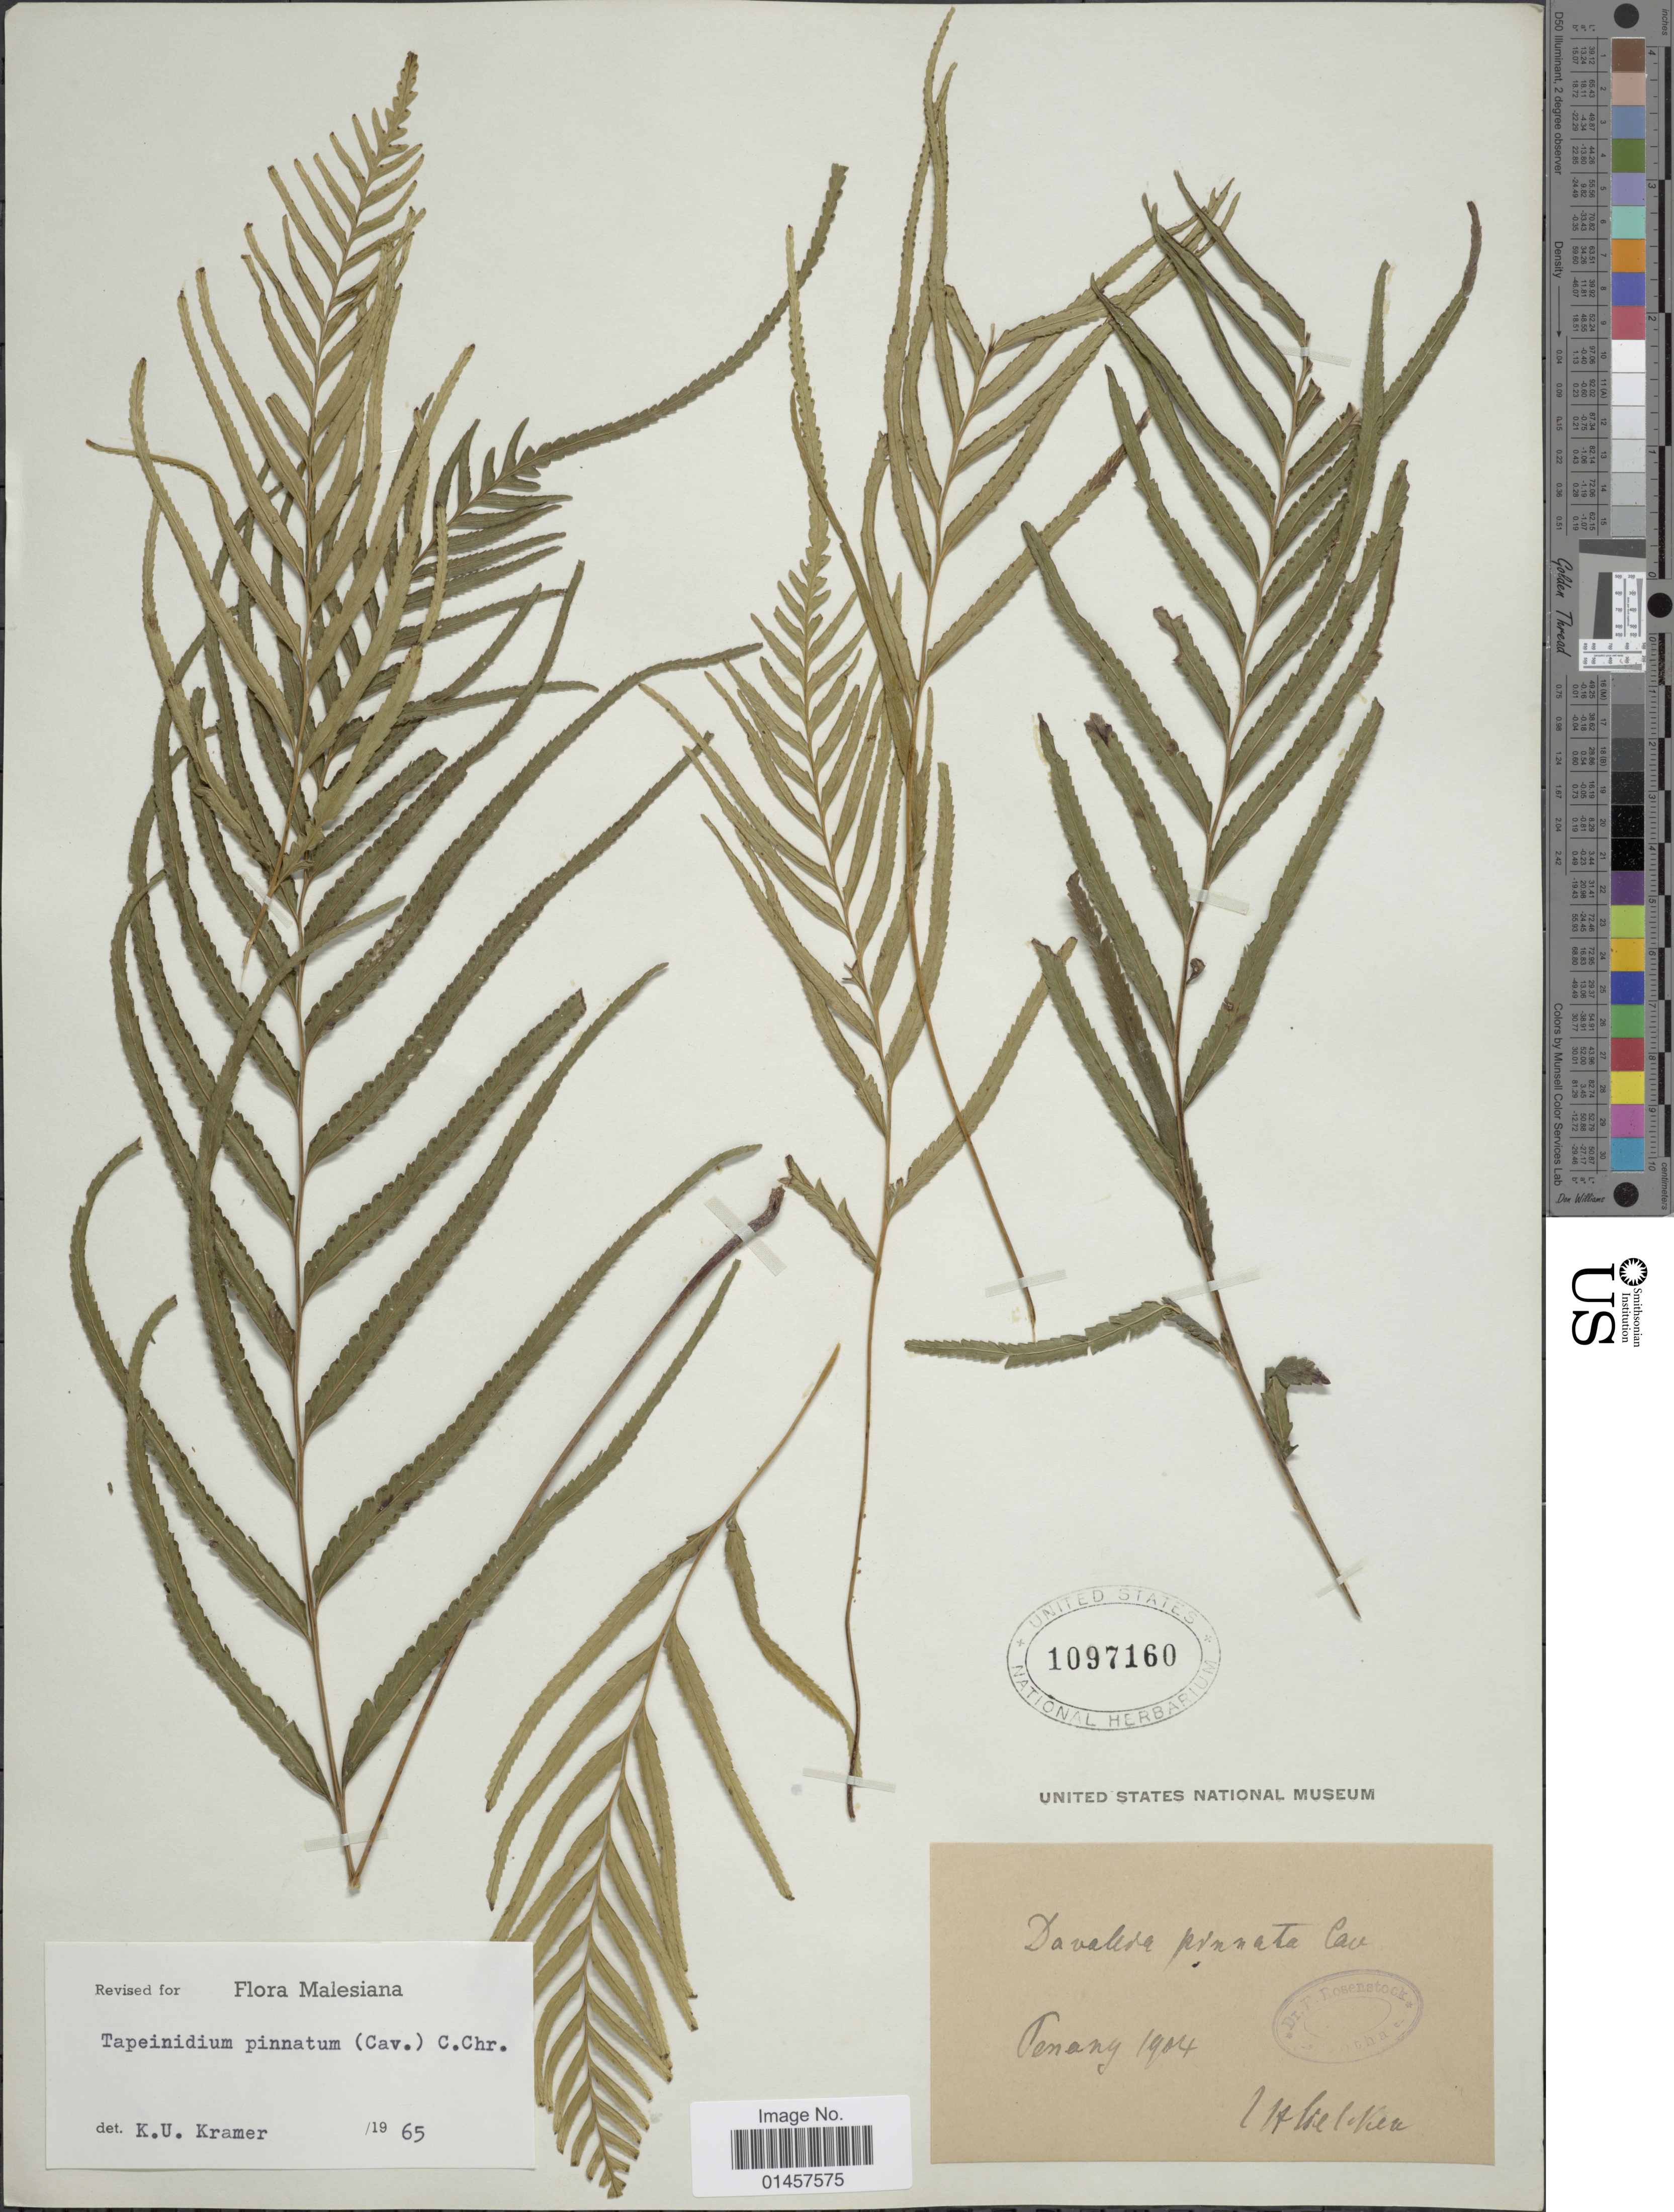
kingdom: Plantae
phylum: Tracheophyta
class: Polypodiopsida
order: Polypodiales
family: Lindsaeaceae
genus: Tapeinidium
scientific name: Tapeinidium pinnatum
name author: (Cav.) C. Chr.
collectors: H. Kelcher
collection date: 1904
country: Malaysia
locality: Penang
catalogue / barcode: US 1097160